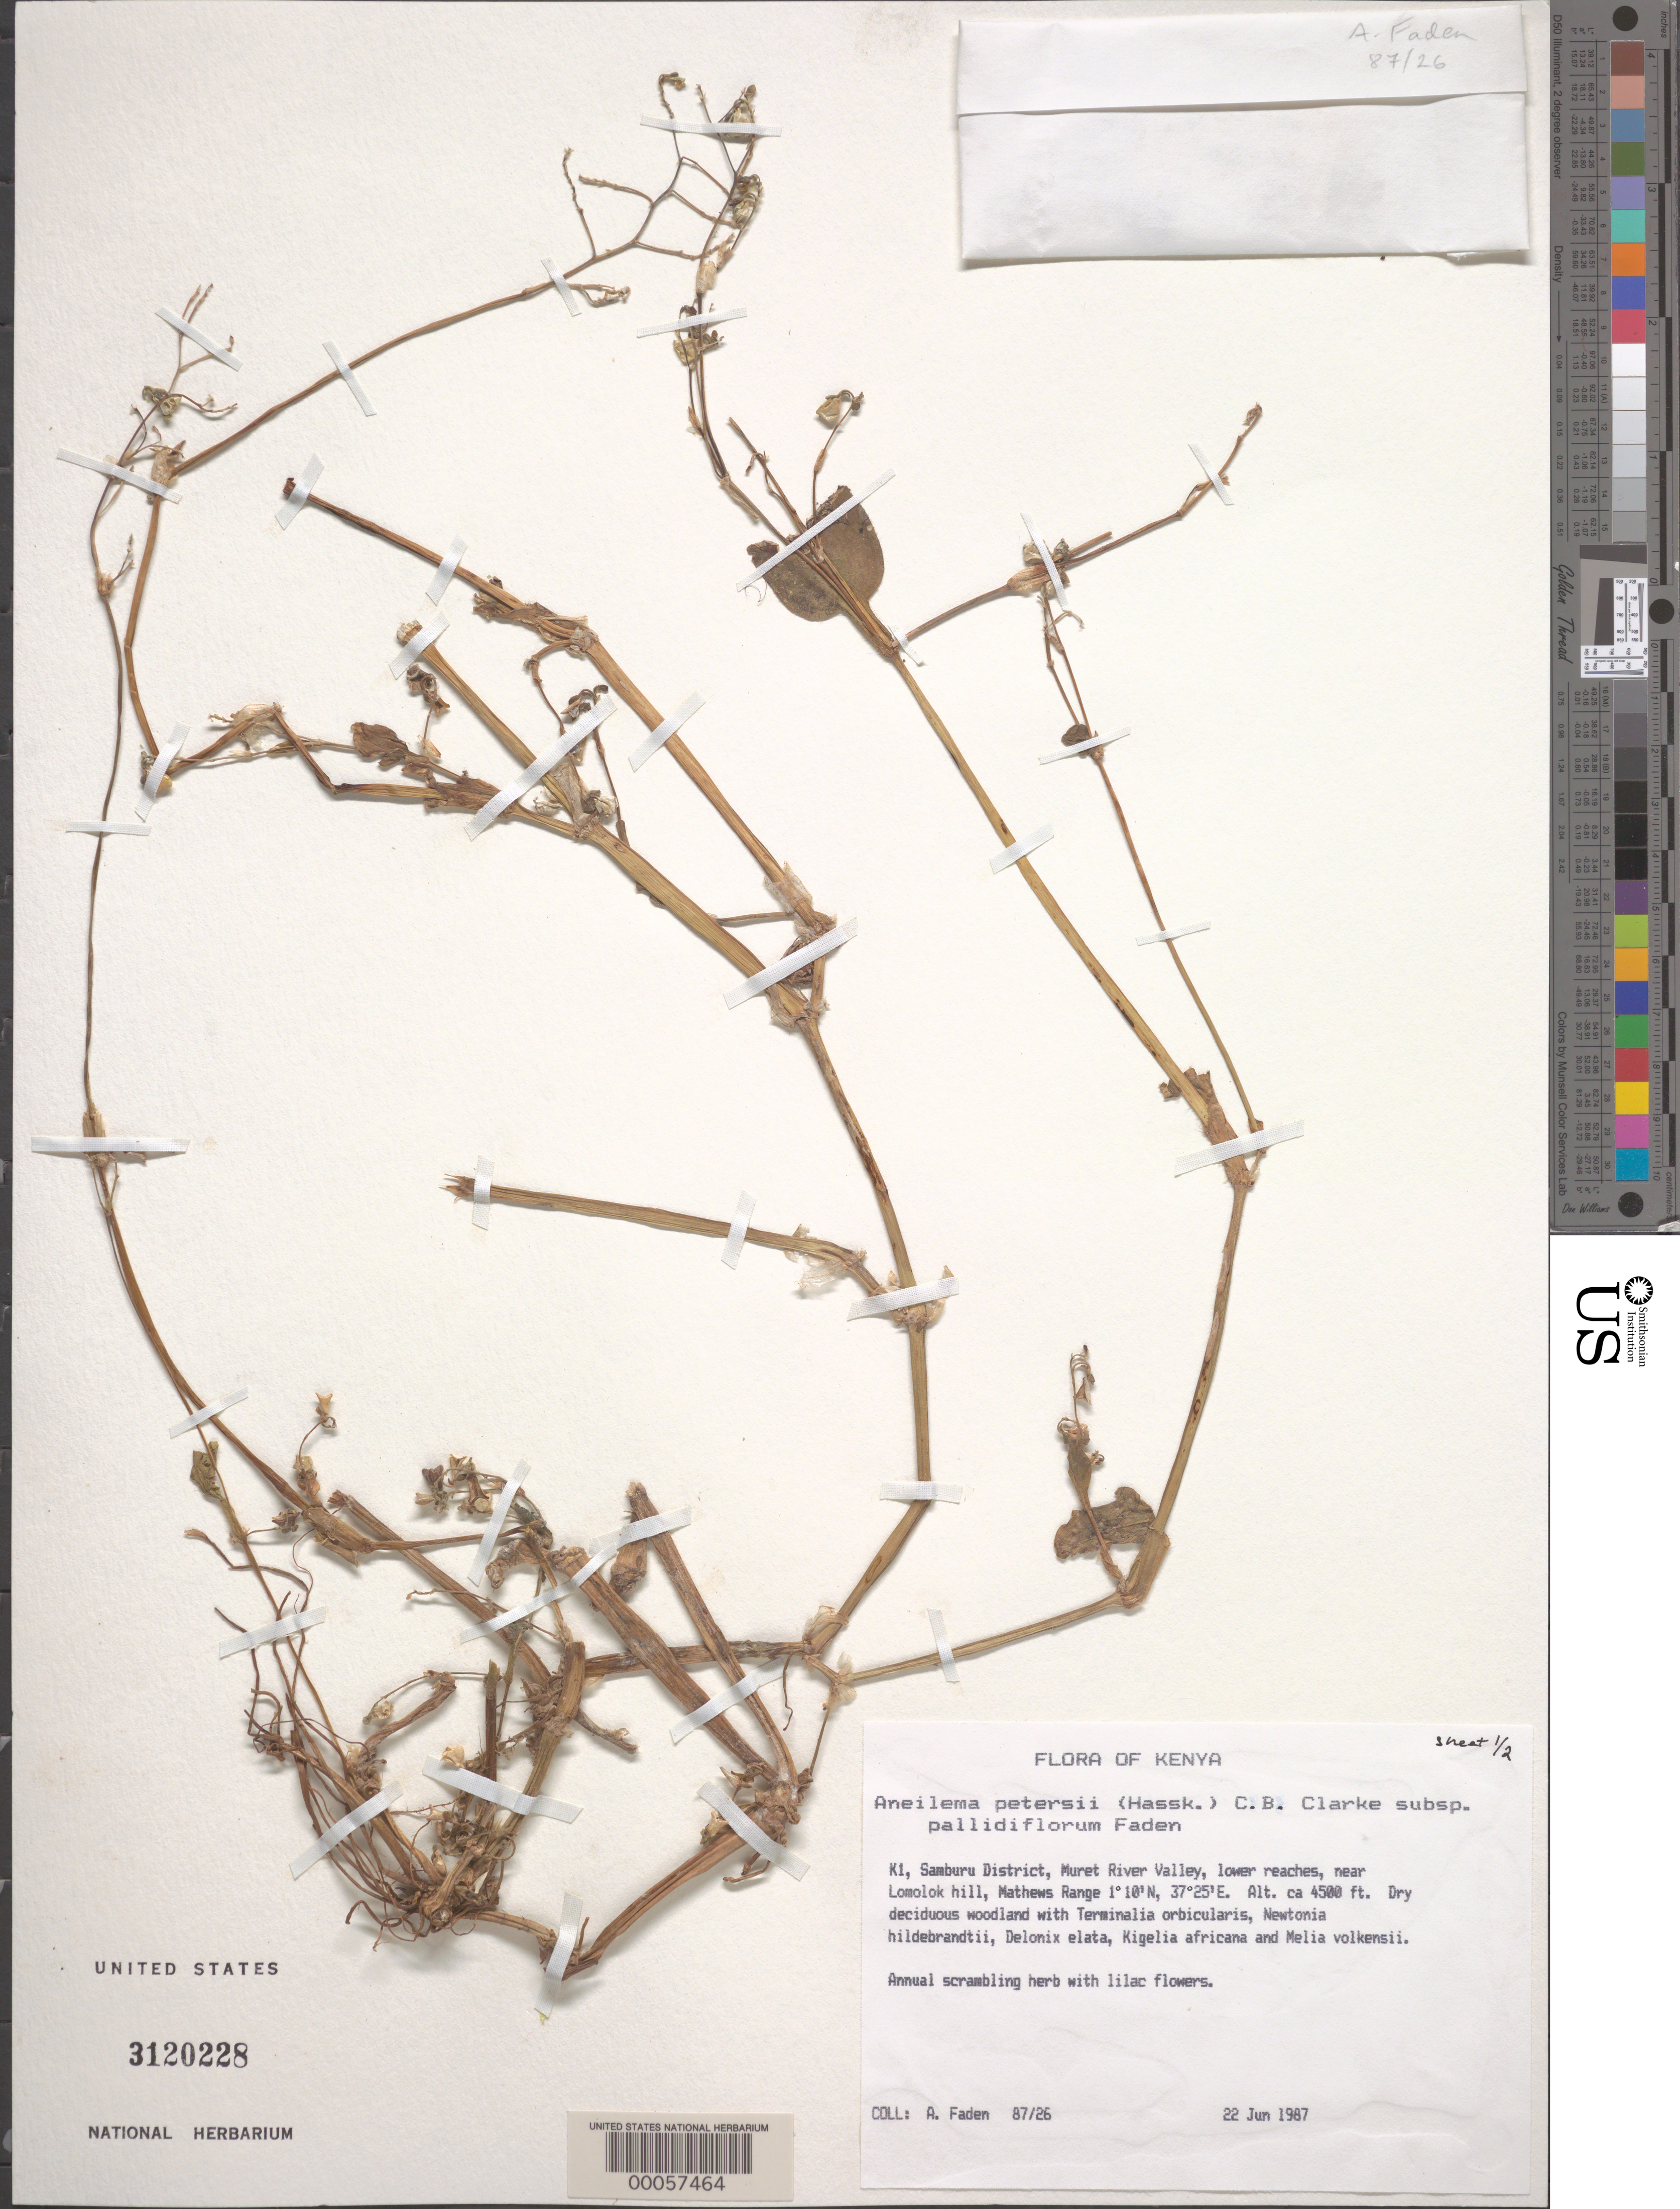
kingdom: Plantae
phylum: Tracheophyta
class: Liliopsida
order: Commelinales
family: Commelinaceae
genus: Aneilema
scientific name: Aneilema petersii subsp. pallidiflorum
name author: Faden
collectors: A. J. Faden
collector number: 87/26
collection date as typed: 22 Jun 1987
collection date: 1987-06-22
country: Kenya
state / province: Samburu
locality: Muret river valley, lower reaches, near lomlock hill, mathews range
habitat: Dry deciduous woodland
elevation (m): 1372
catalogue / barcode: US 3120228